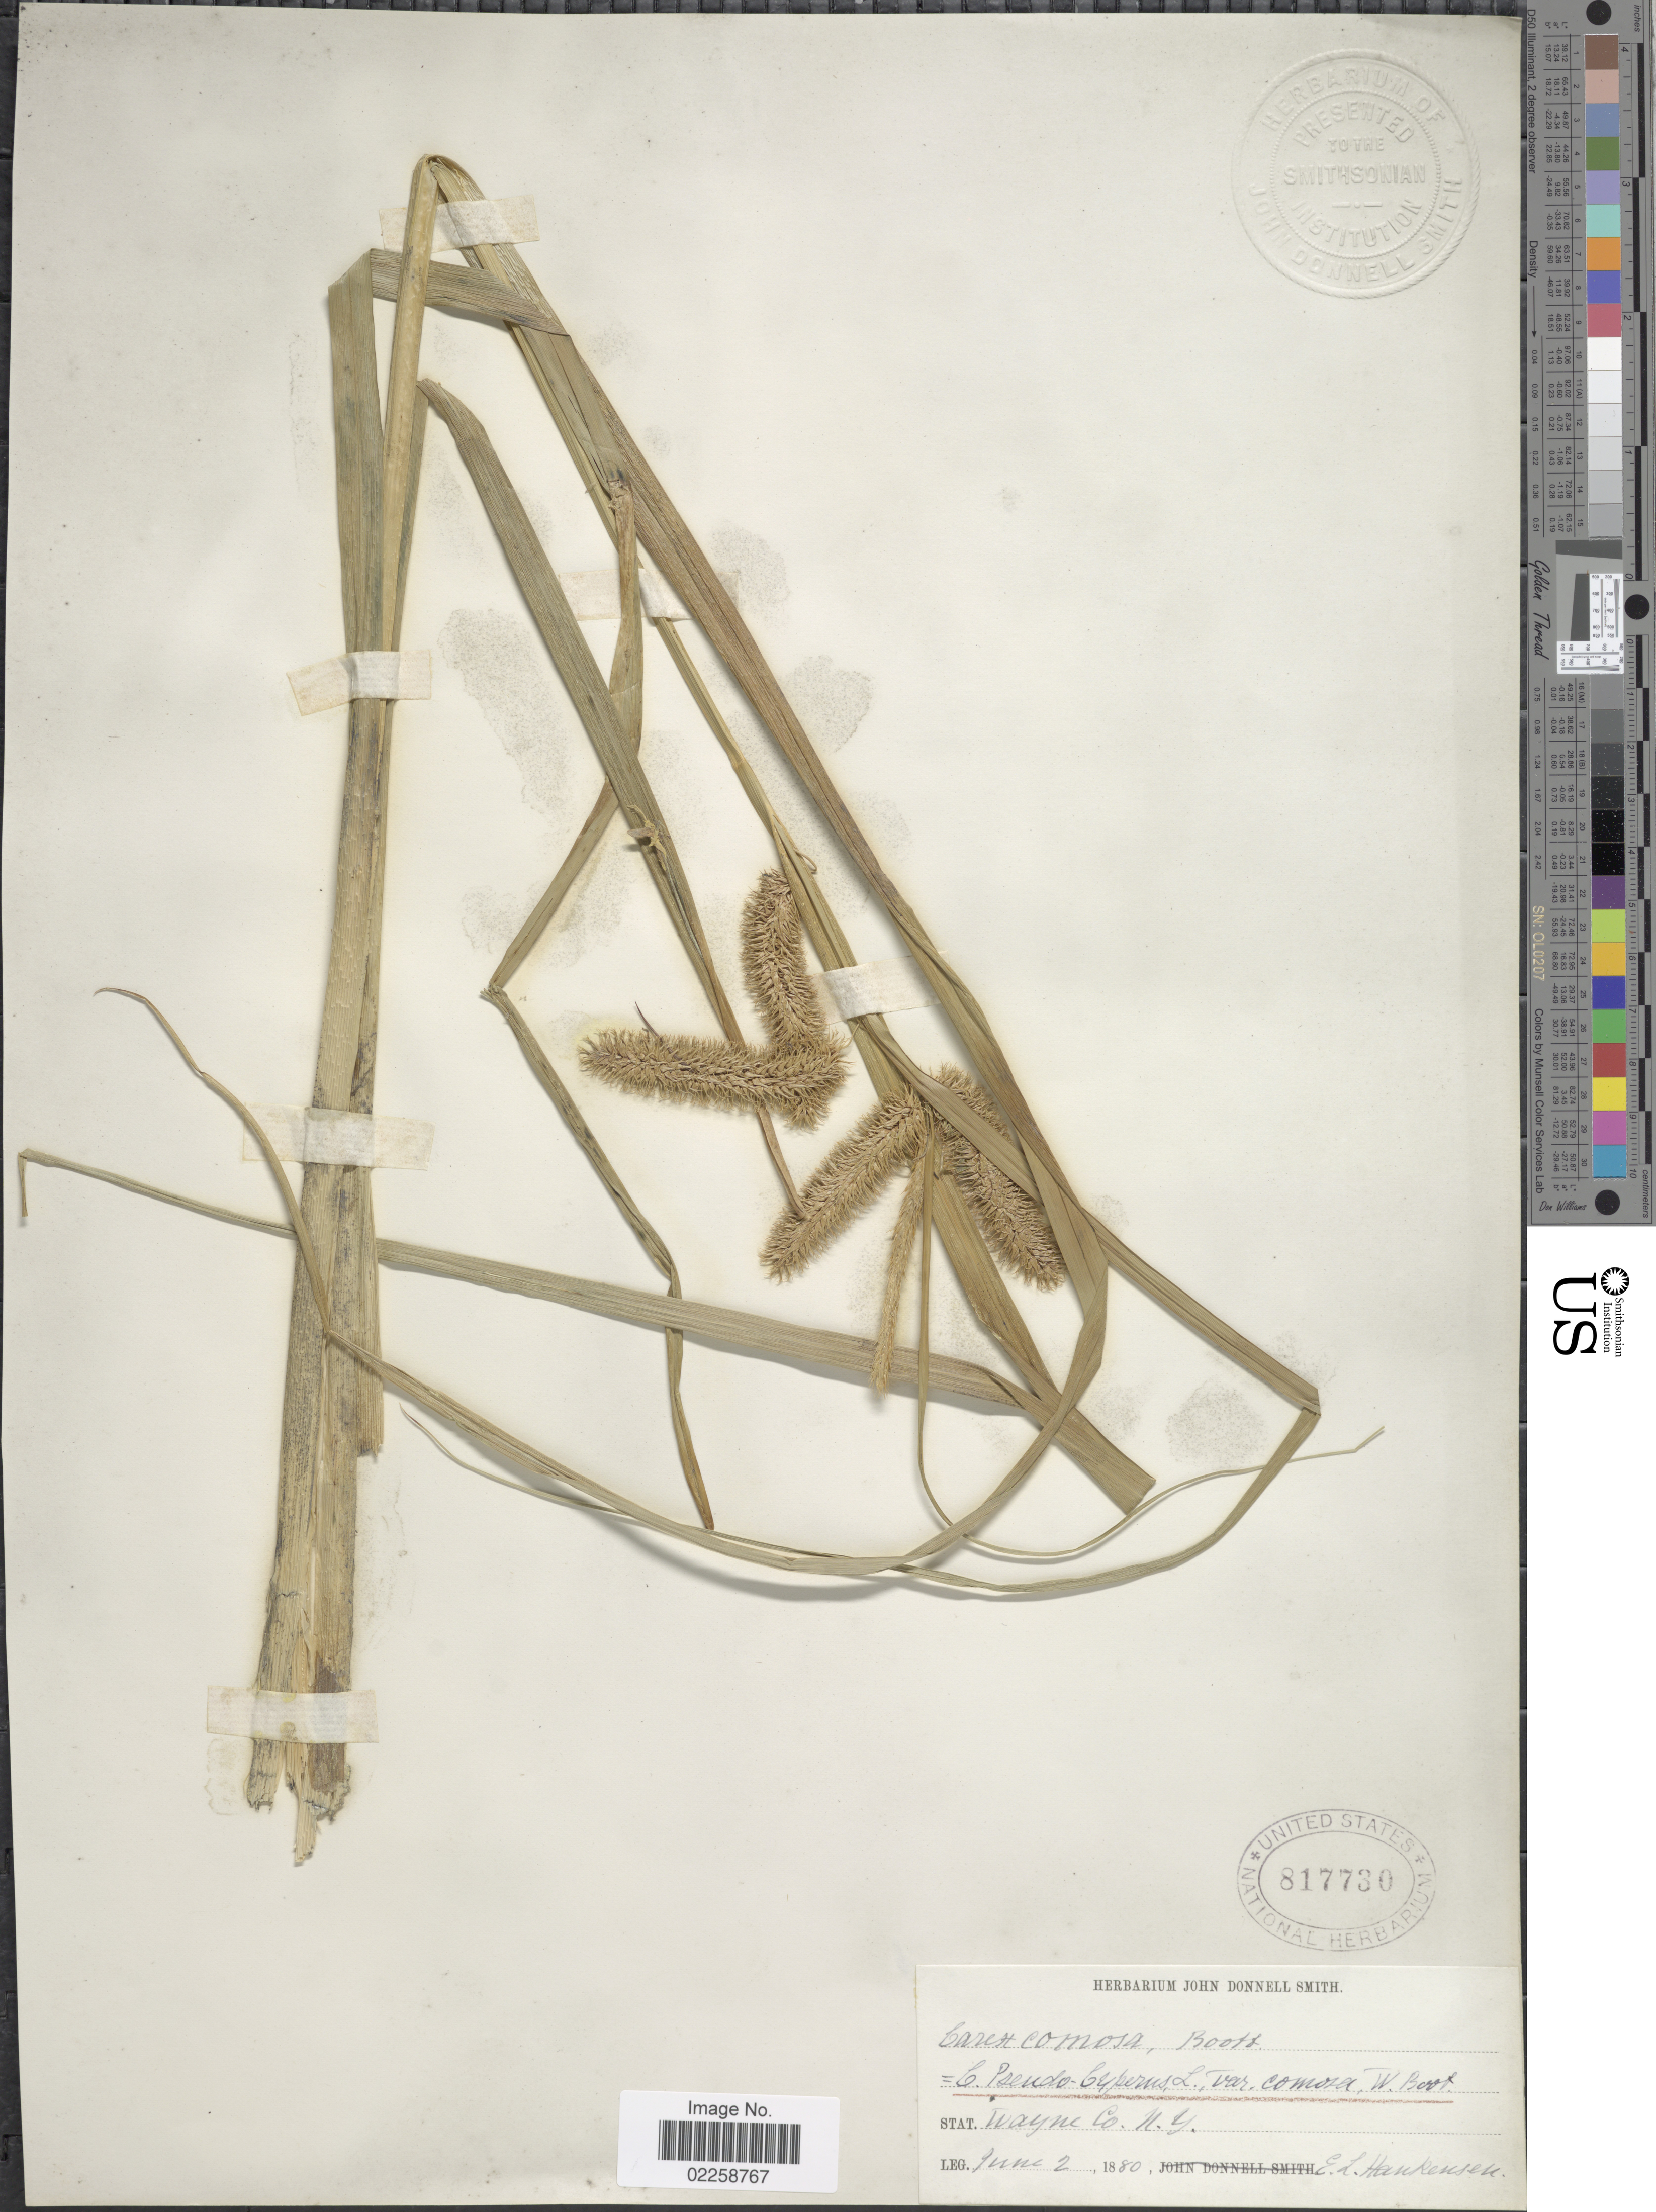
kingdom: Plantae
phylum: Tracheophyta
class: Liliopsida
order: Poales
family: Cyperaceae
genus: Carex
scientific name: Carex comosa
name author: Boott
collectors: E. Hankenson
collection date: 1880-06-02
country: United States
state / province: New York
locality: Wayne Co., N. Y.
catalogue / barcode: US 817730